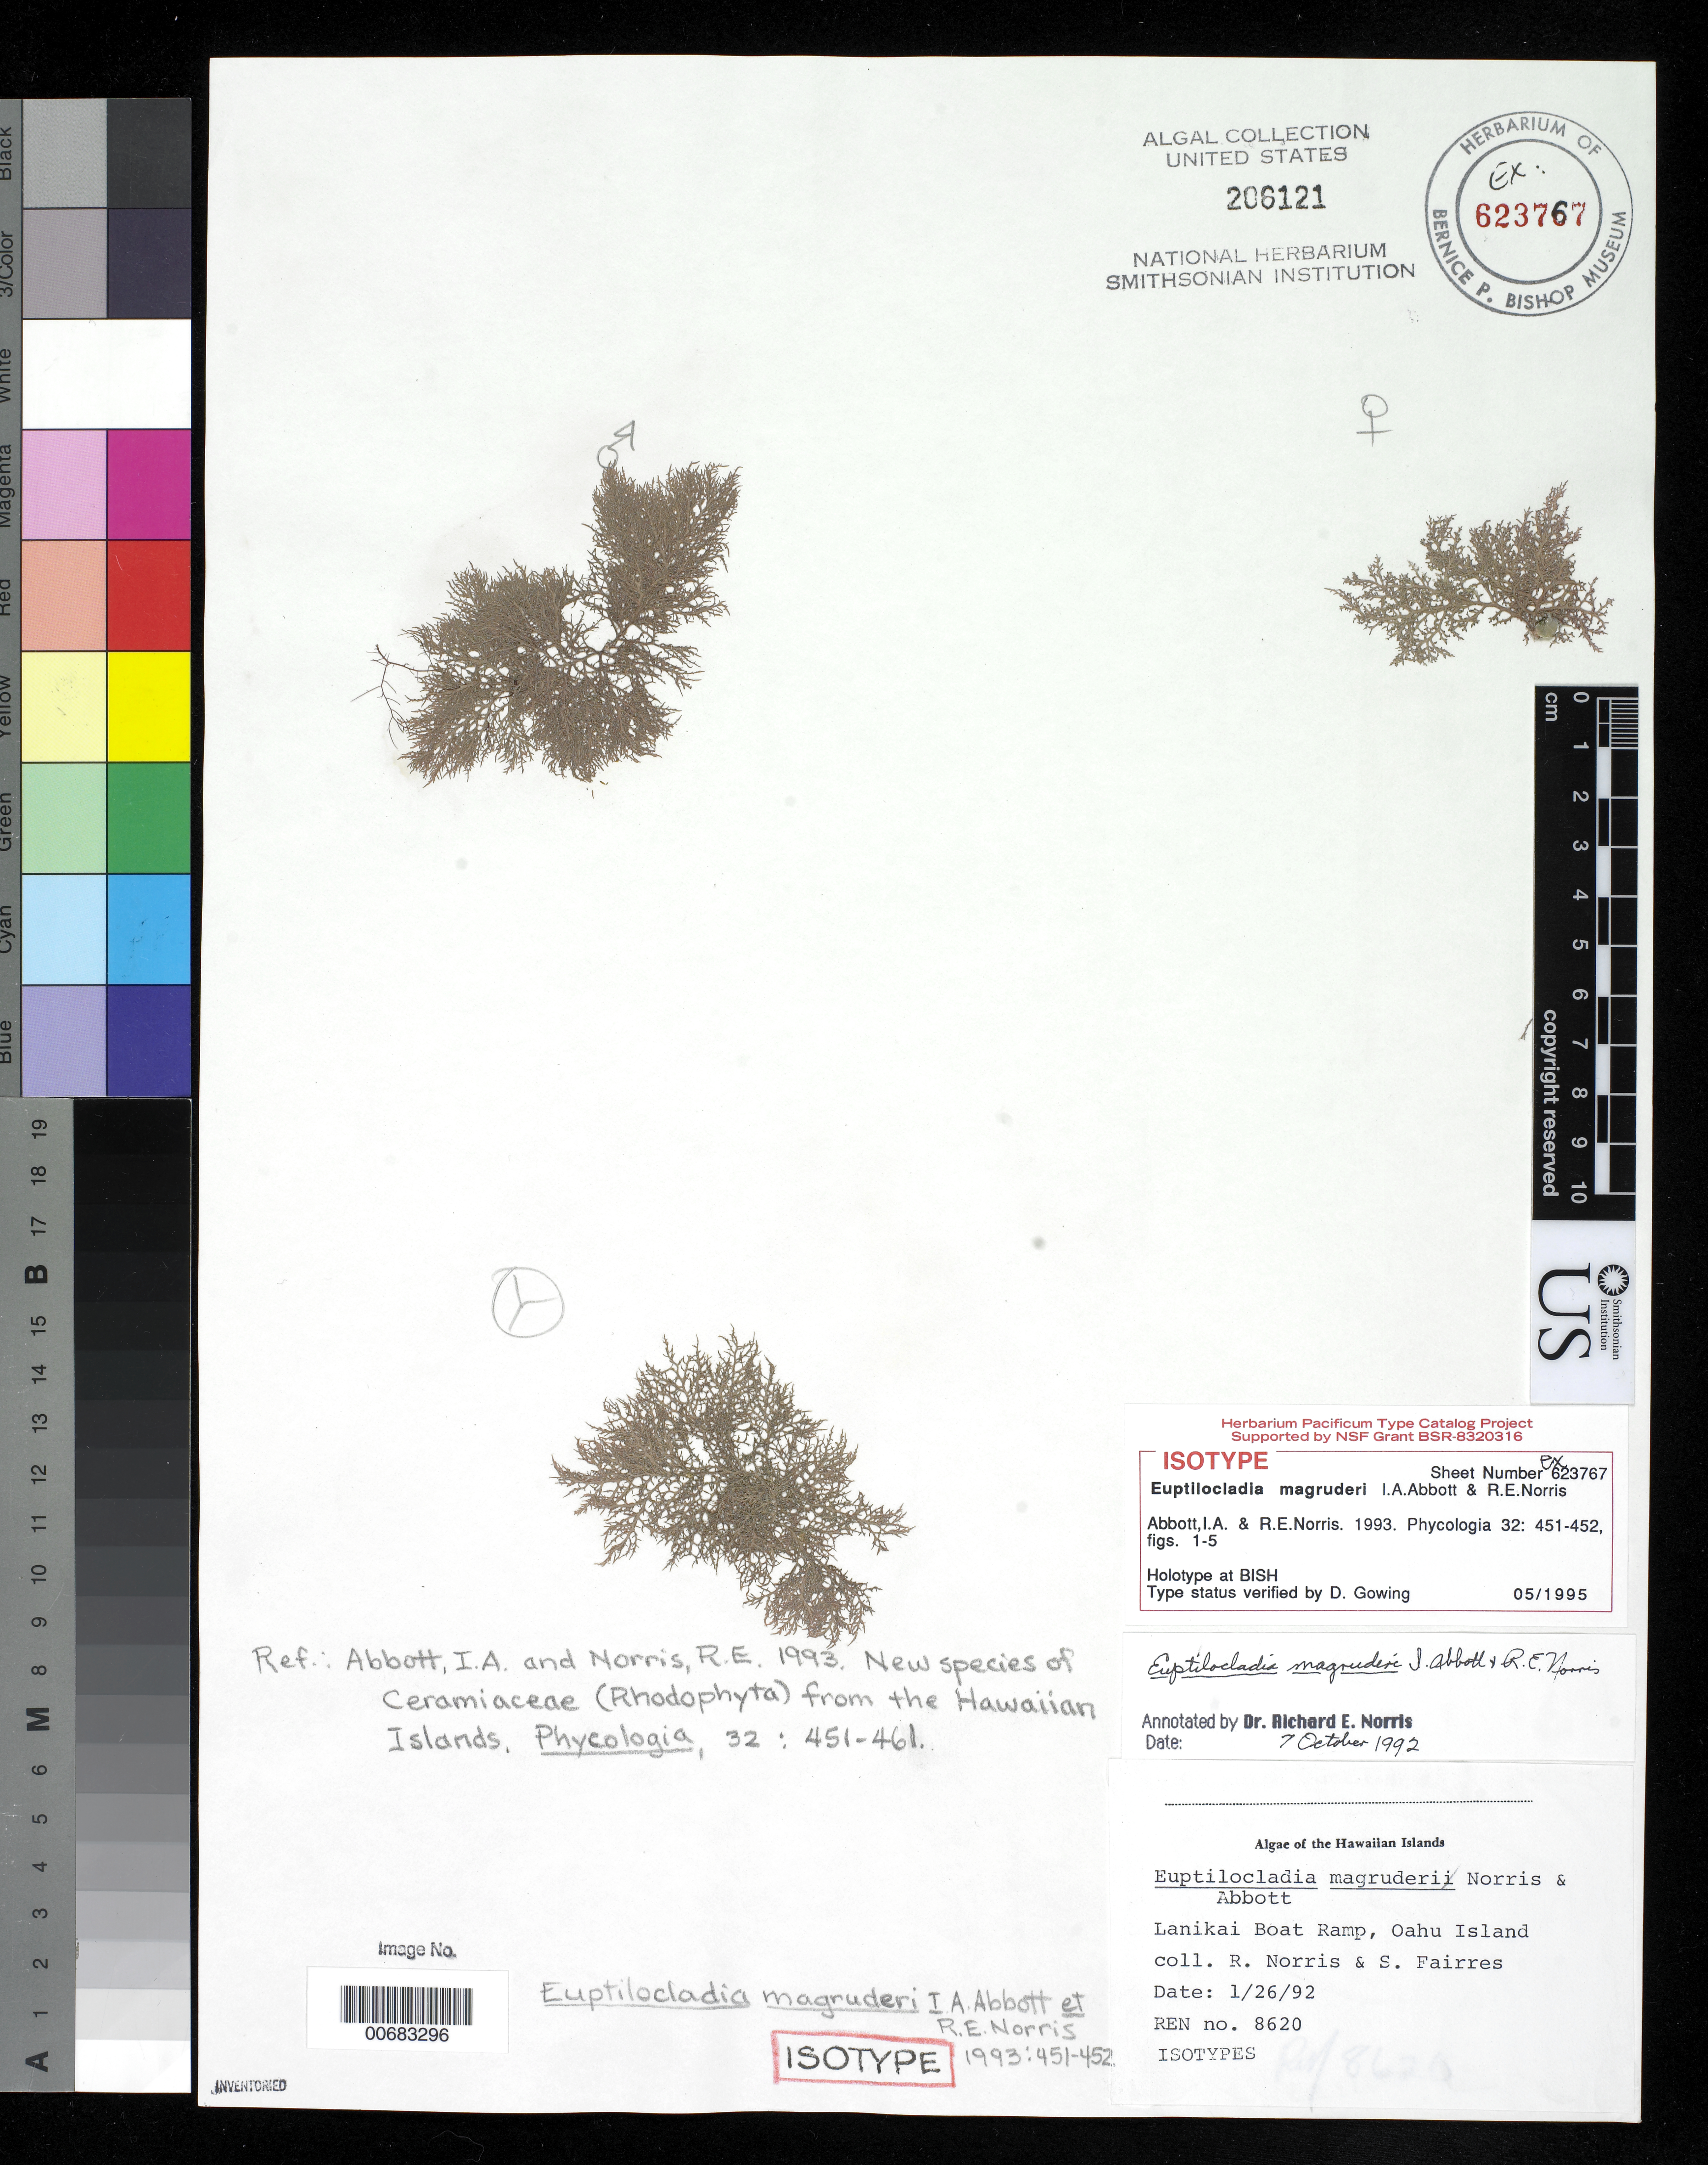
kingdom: Plantae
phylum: Rhodophyta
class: Florideophyceae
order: Ceramiales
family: Callithamniaceae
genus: Euptilocladia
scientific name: Euptilocladia magruderi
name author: I.A. Abbott & R.E. Norris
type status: Isotype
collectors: R. E. Norris & S. Fairres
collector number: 8620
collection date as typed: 26 Jan 1992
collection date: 1992-01-26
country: United States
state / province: Hawaii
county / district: Honolulu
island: Oahu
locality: Lanikai Boat Ramp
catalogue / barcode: US 206121